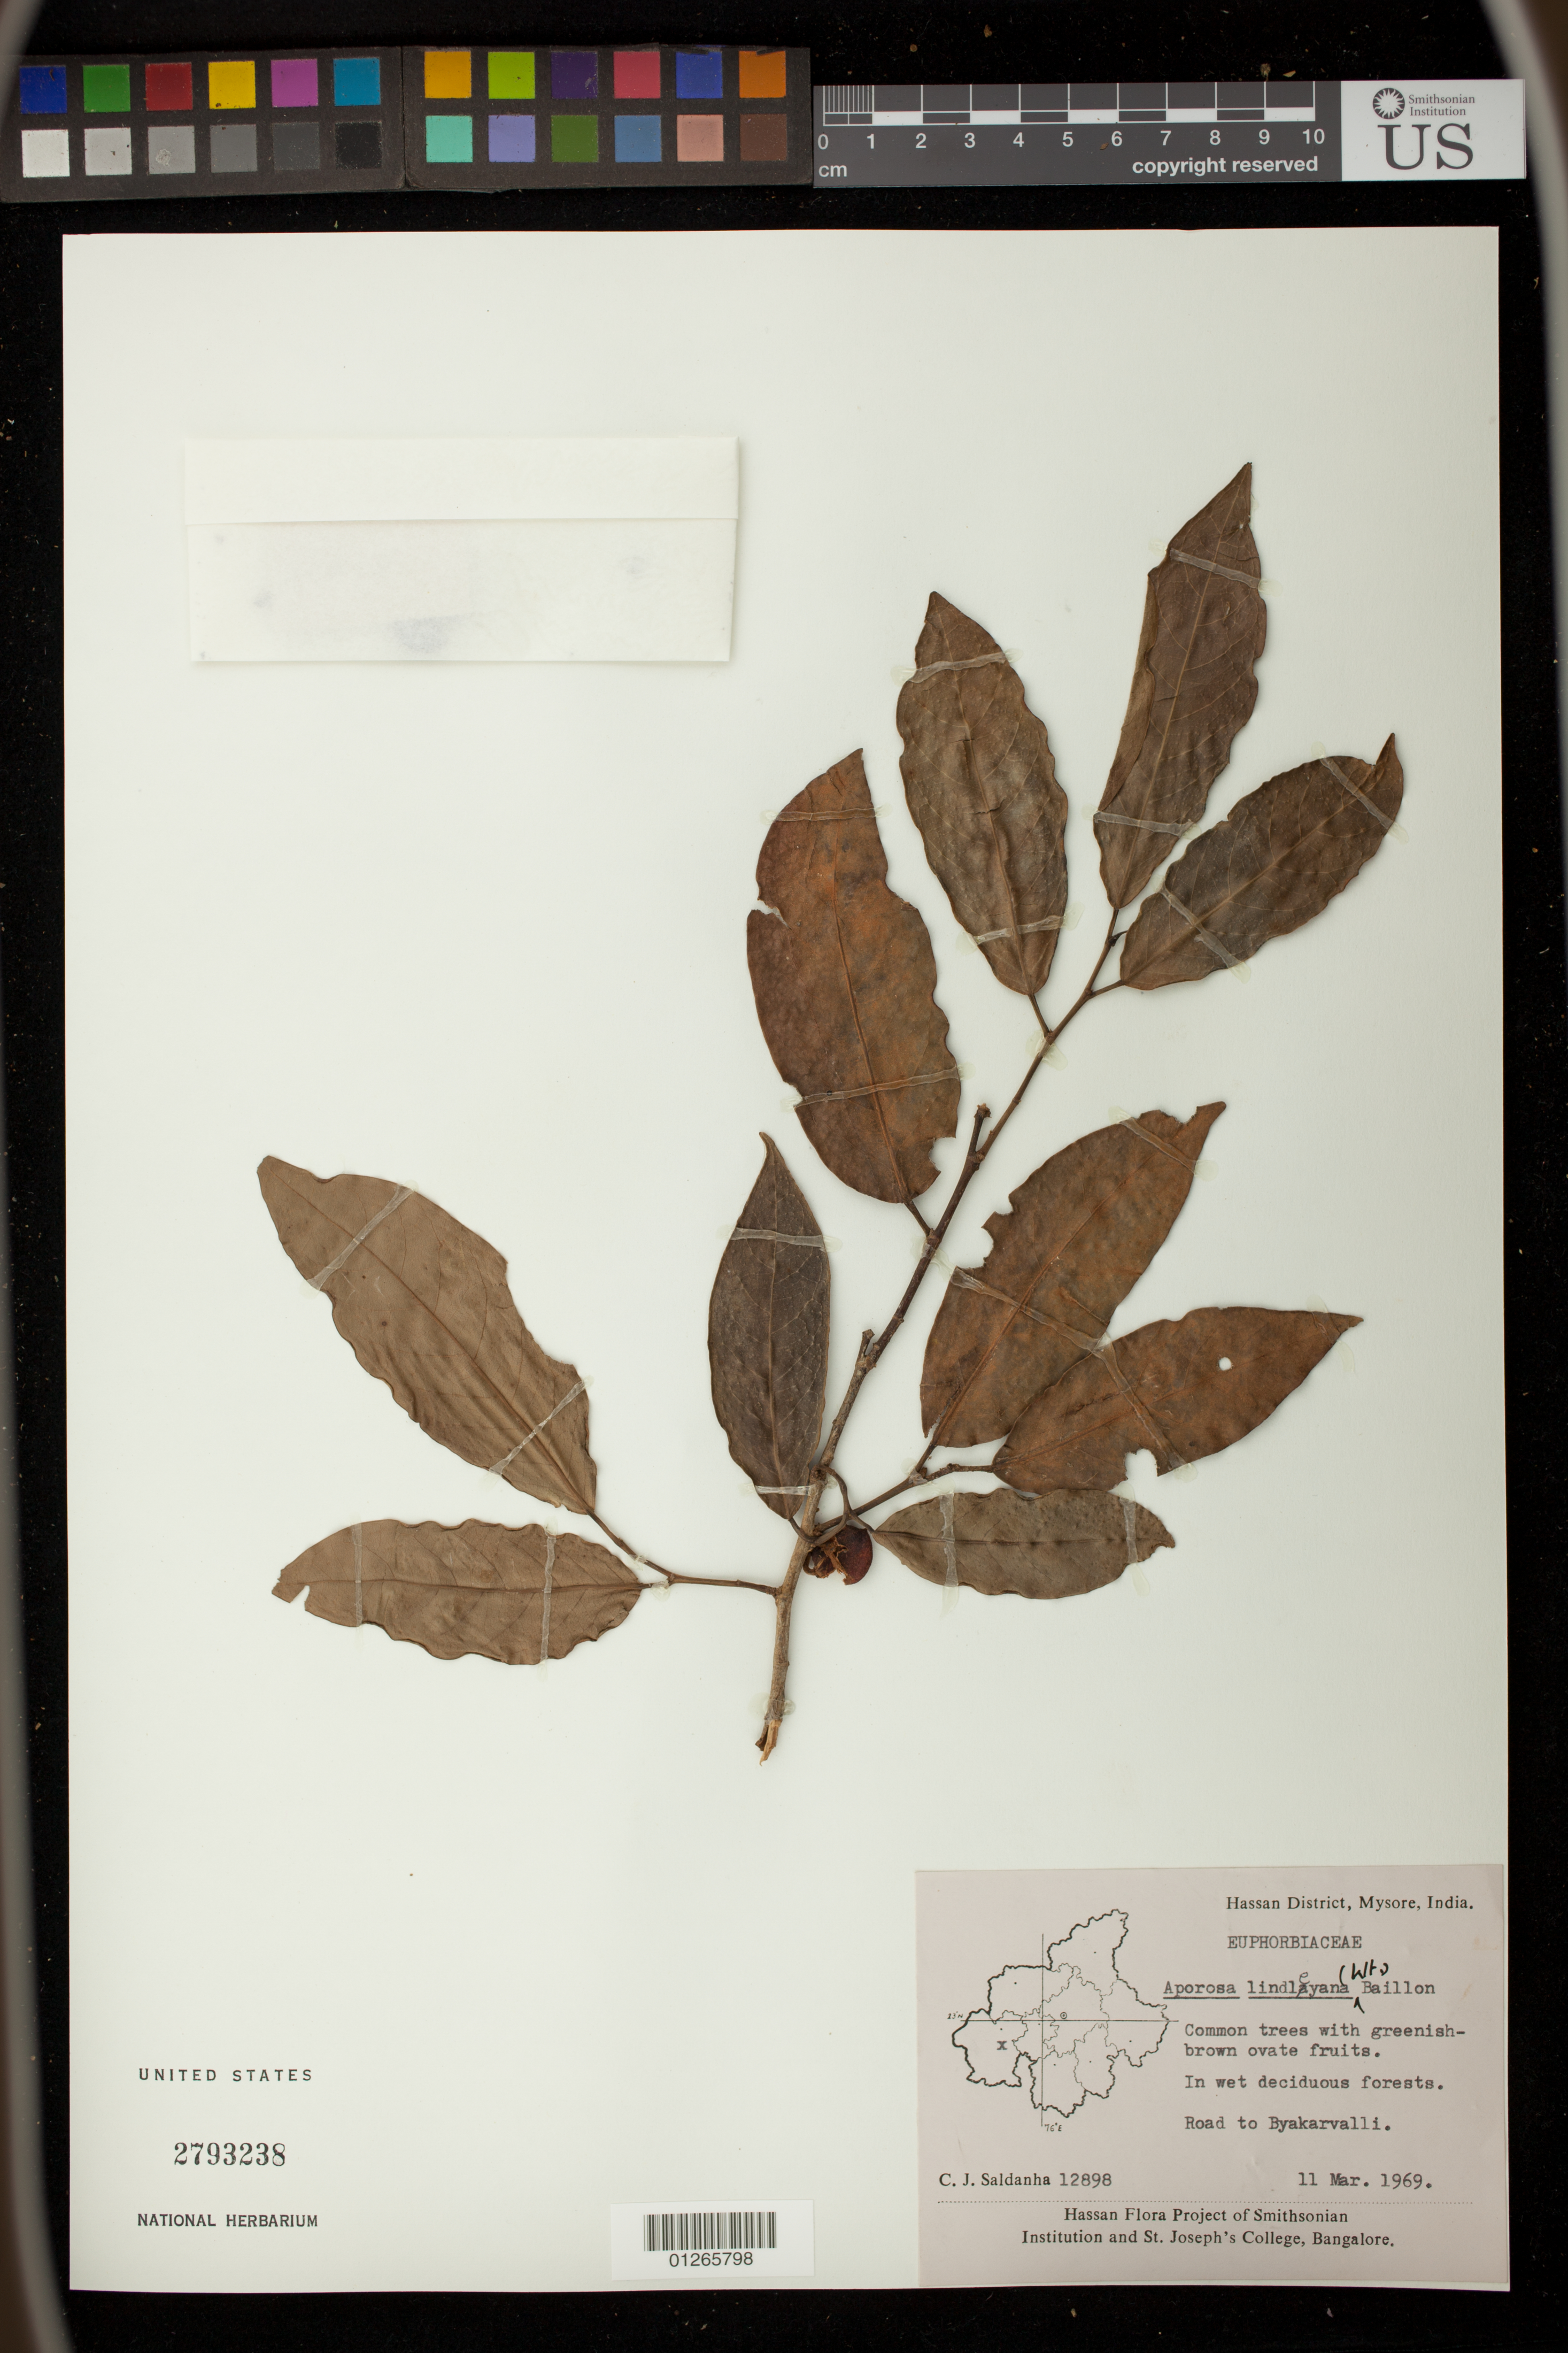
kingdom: Plantae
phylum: Tracheophyta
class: Magnoliopsida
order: Malpighiales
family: Phyllanthaceae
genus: Aporosa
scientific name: Aporosa cardiosperma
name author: (Gaertn.) Merr.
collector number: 12898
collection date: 1969-03-11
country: India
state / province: Karnataka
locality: Hassan District, Mysore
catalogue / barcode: US 2793238